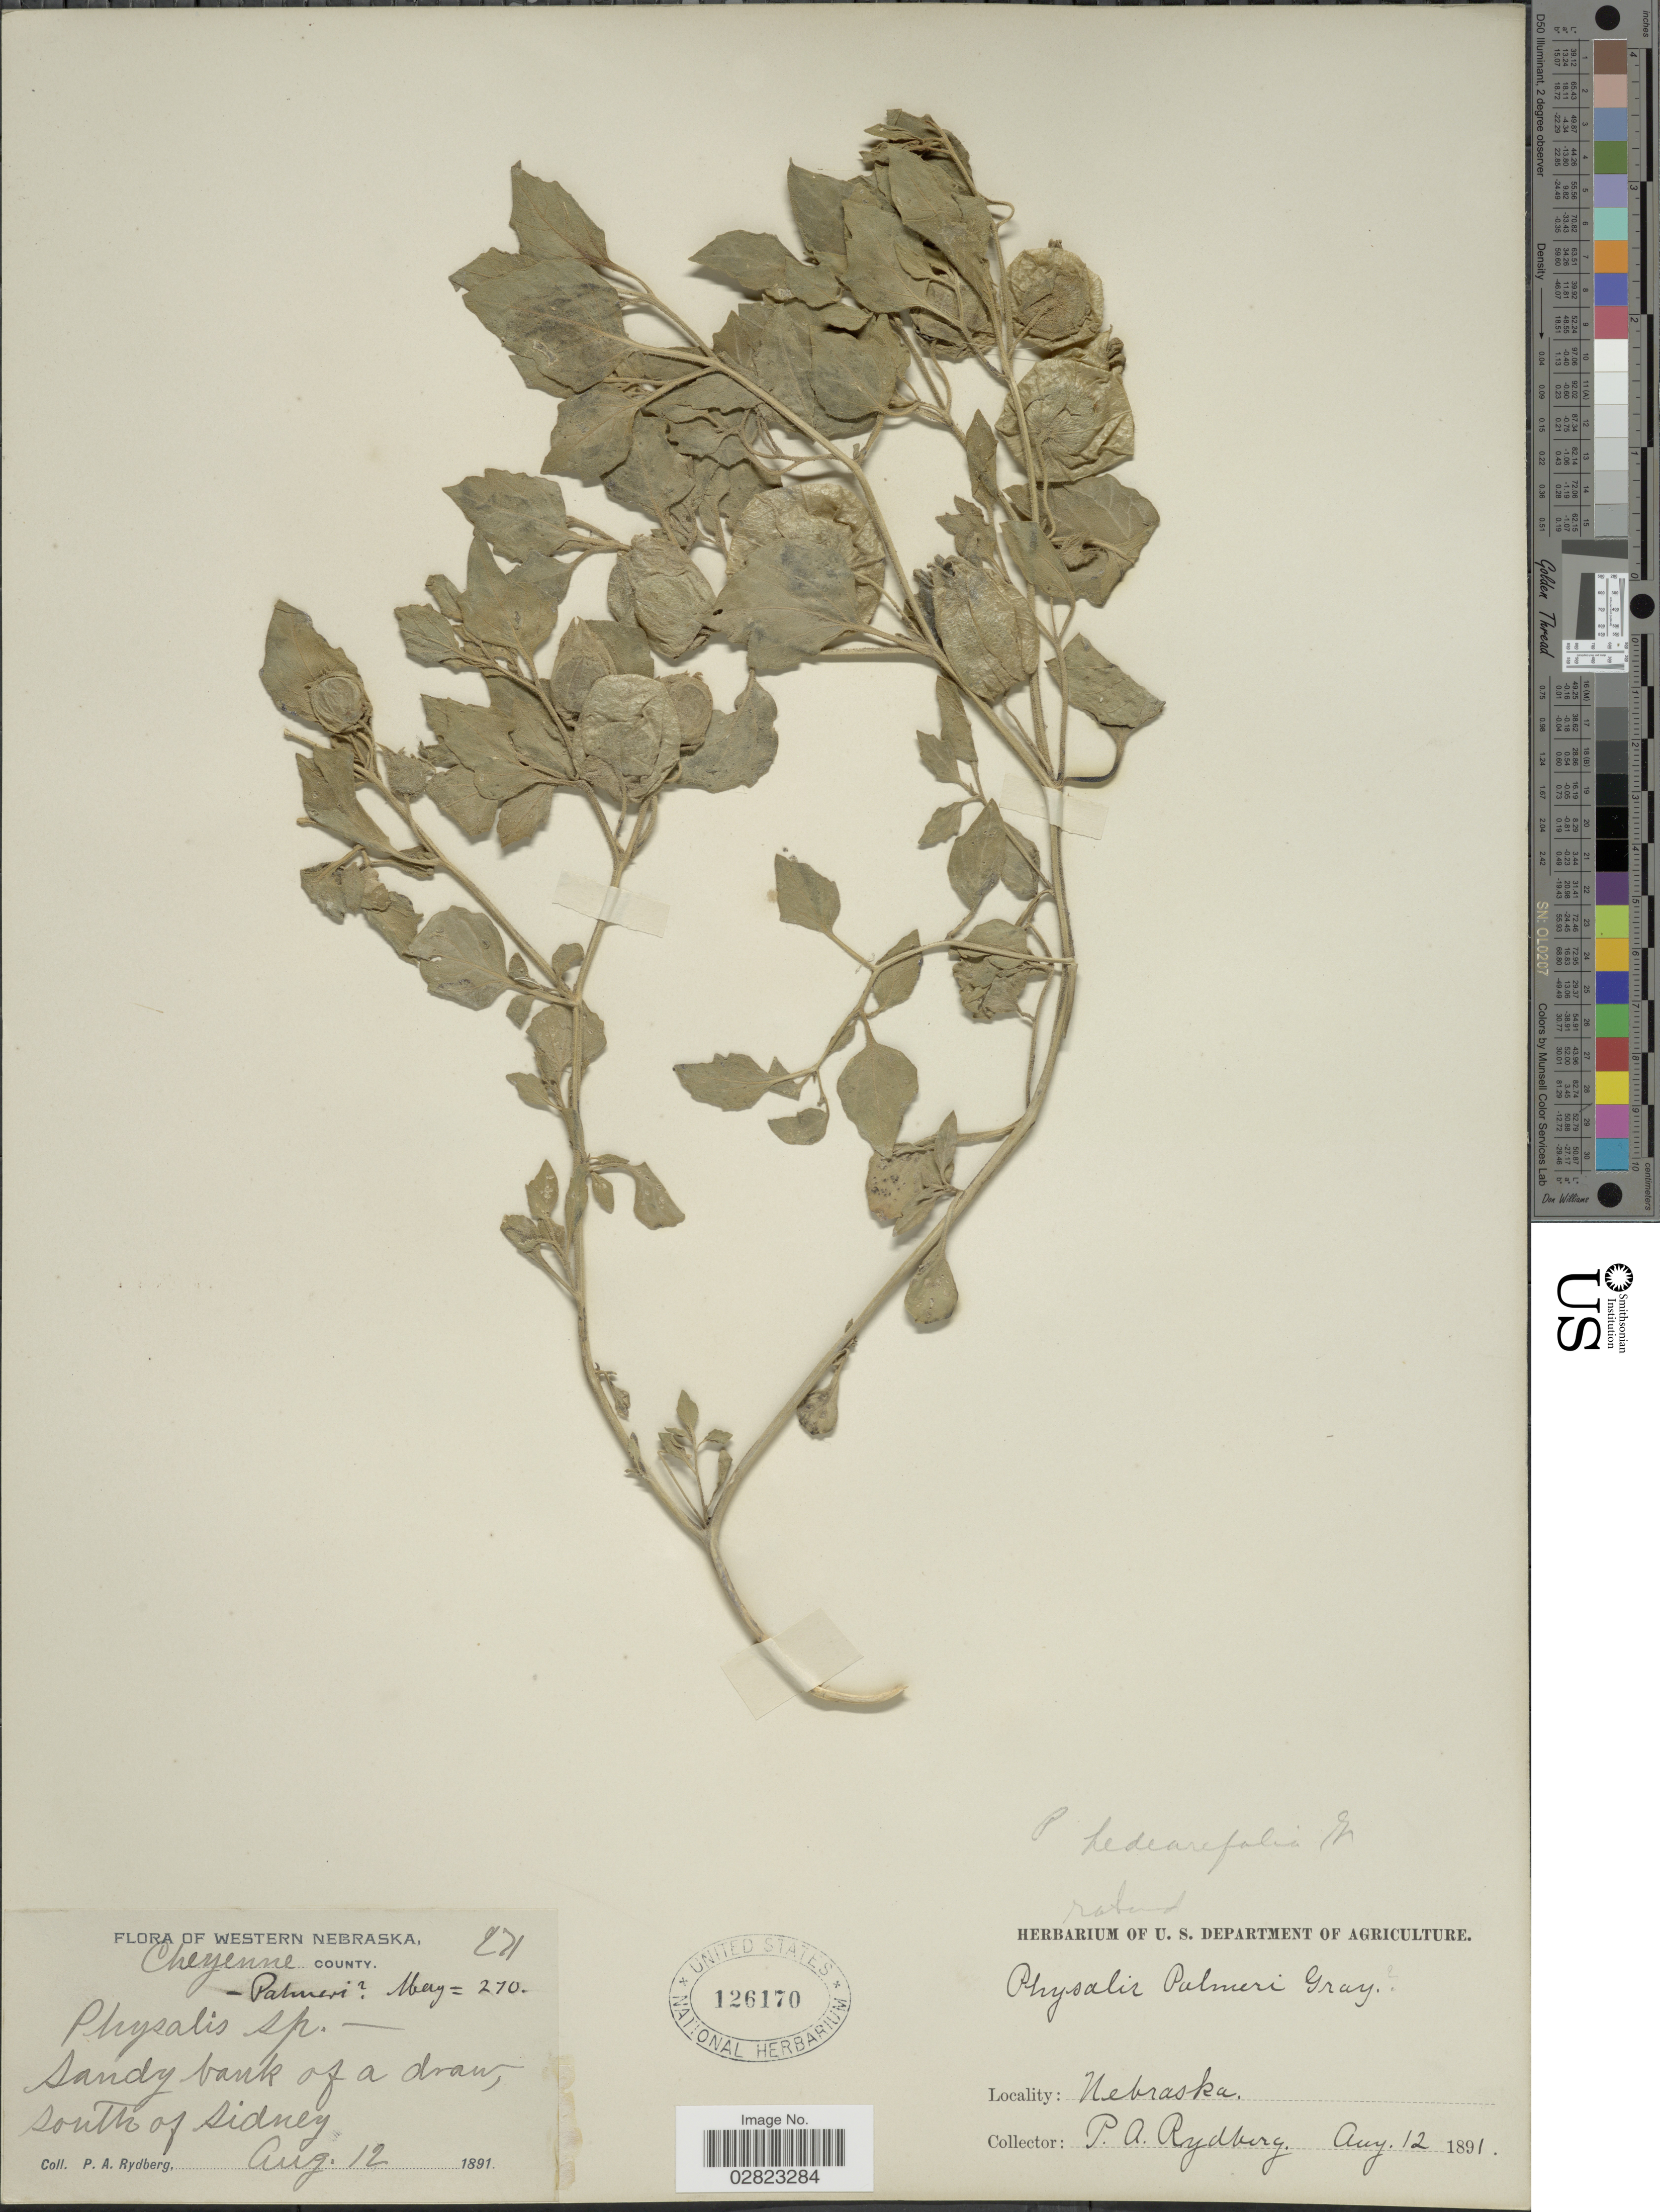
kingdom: Plantae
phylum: Tracheophyta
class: Magnoliopsida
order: Solanales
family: Solanaceae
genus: Physalis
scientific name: Physalis hederifolia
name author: A. Gray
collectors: P. A. Rydberg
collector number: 271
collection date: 1891-08-12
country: United States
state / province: Nebraska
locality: Western Nebraska, Cheyenne County. Sandy bank of a draw, south of Sidney.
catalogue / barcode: US 126170